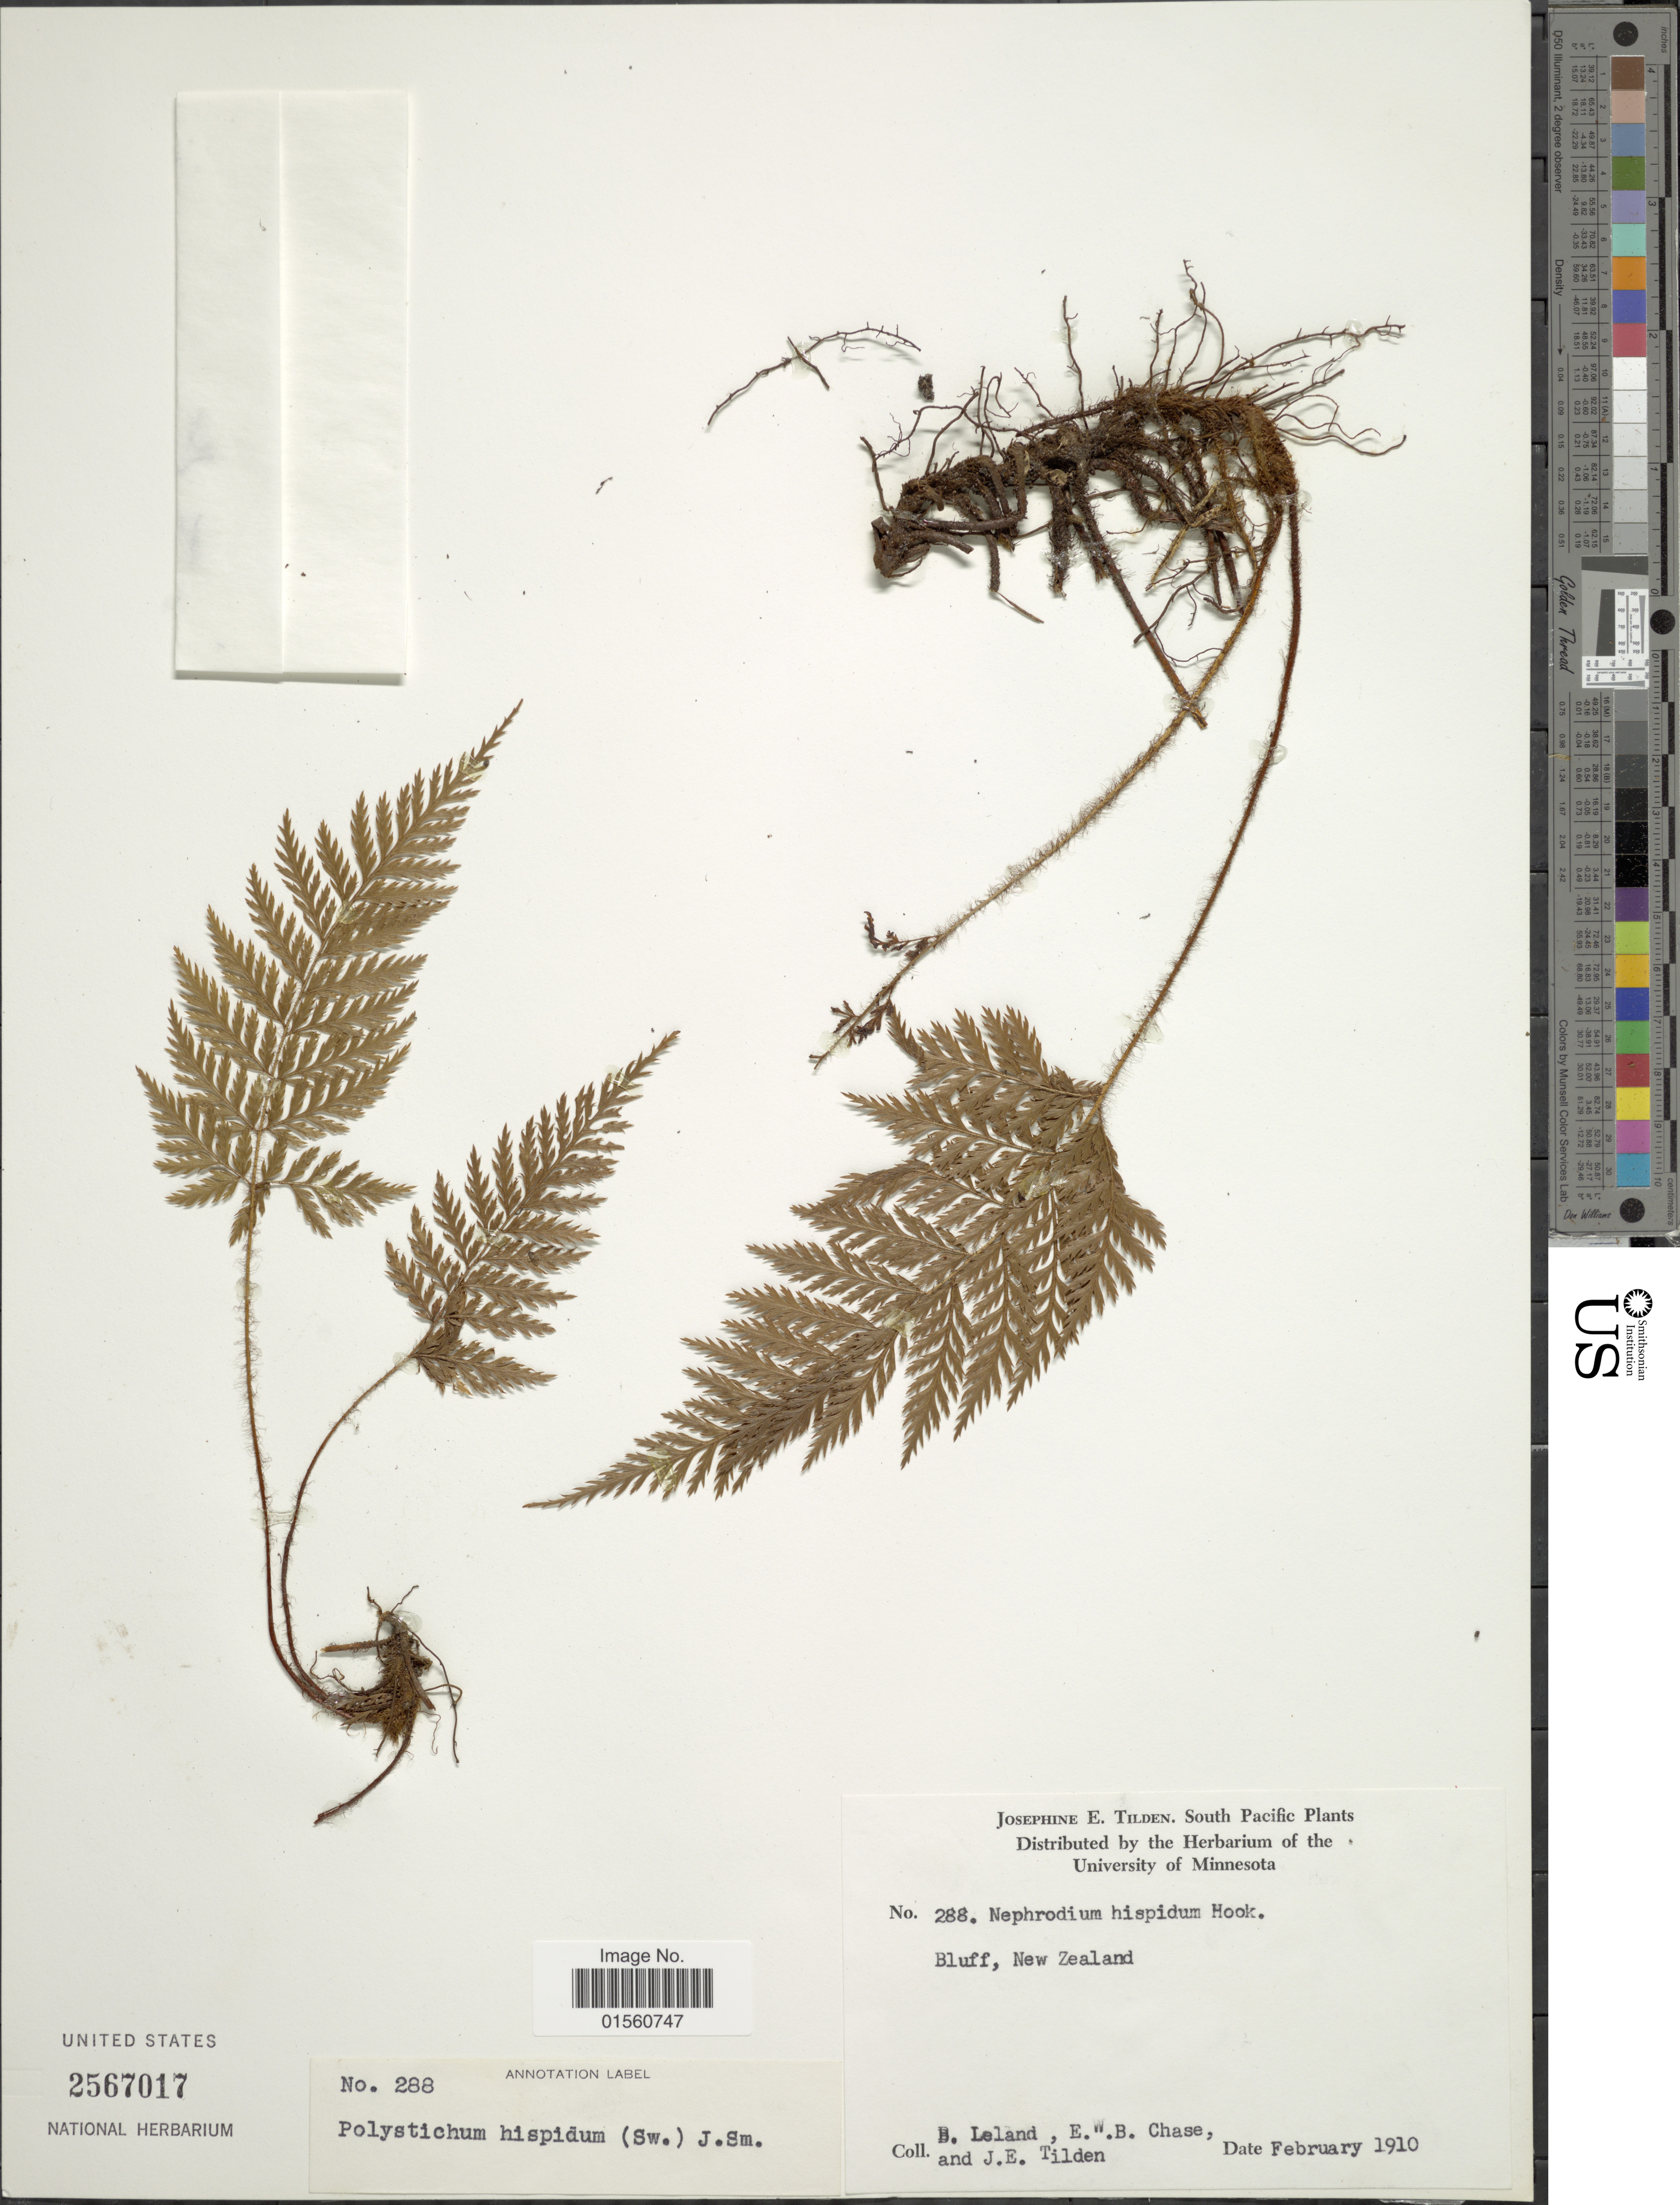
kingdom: Plantae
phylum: Tracheophyta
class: Polypodiopsida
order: Polypodiales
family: Dryopteridaceae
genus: Lastreopsis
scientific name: Lastreopsis hispida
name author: (Sw.) Tindale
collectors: B. Leland, E. W. Chase & J. E. Tilden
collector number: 288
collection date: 1910-02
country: New Zealand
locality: Bluff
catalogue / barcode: US 2567017